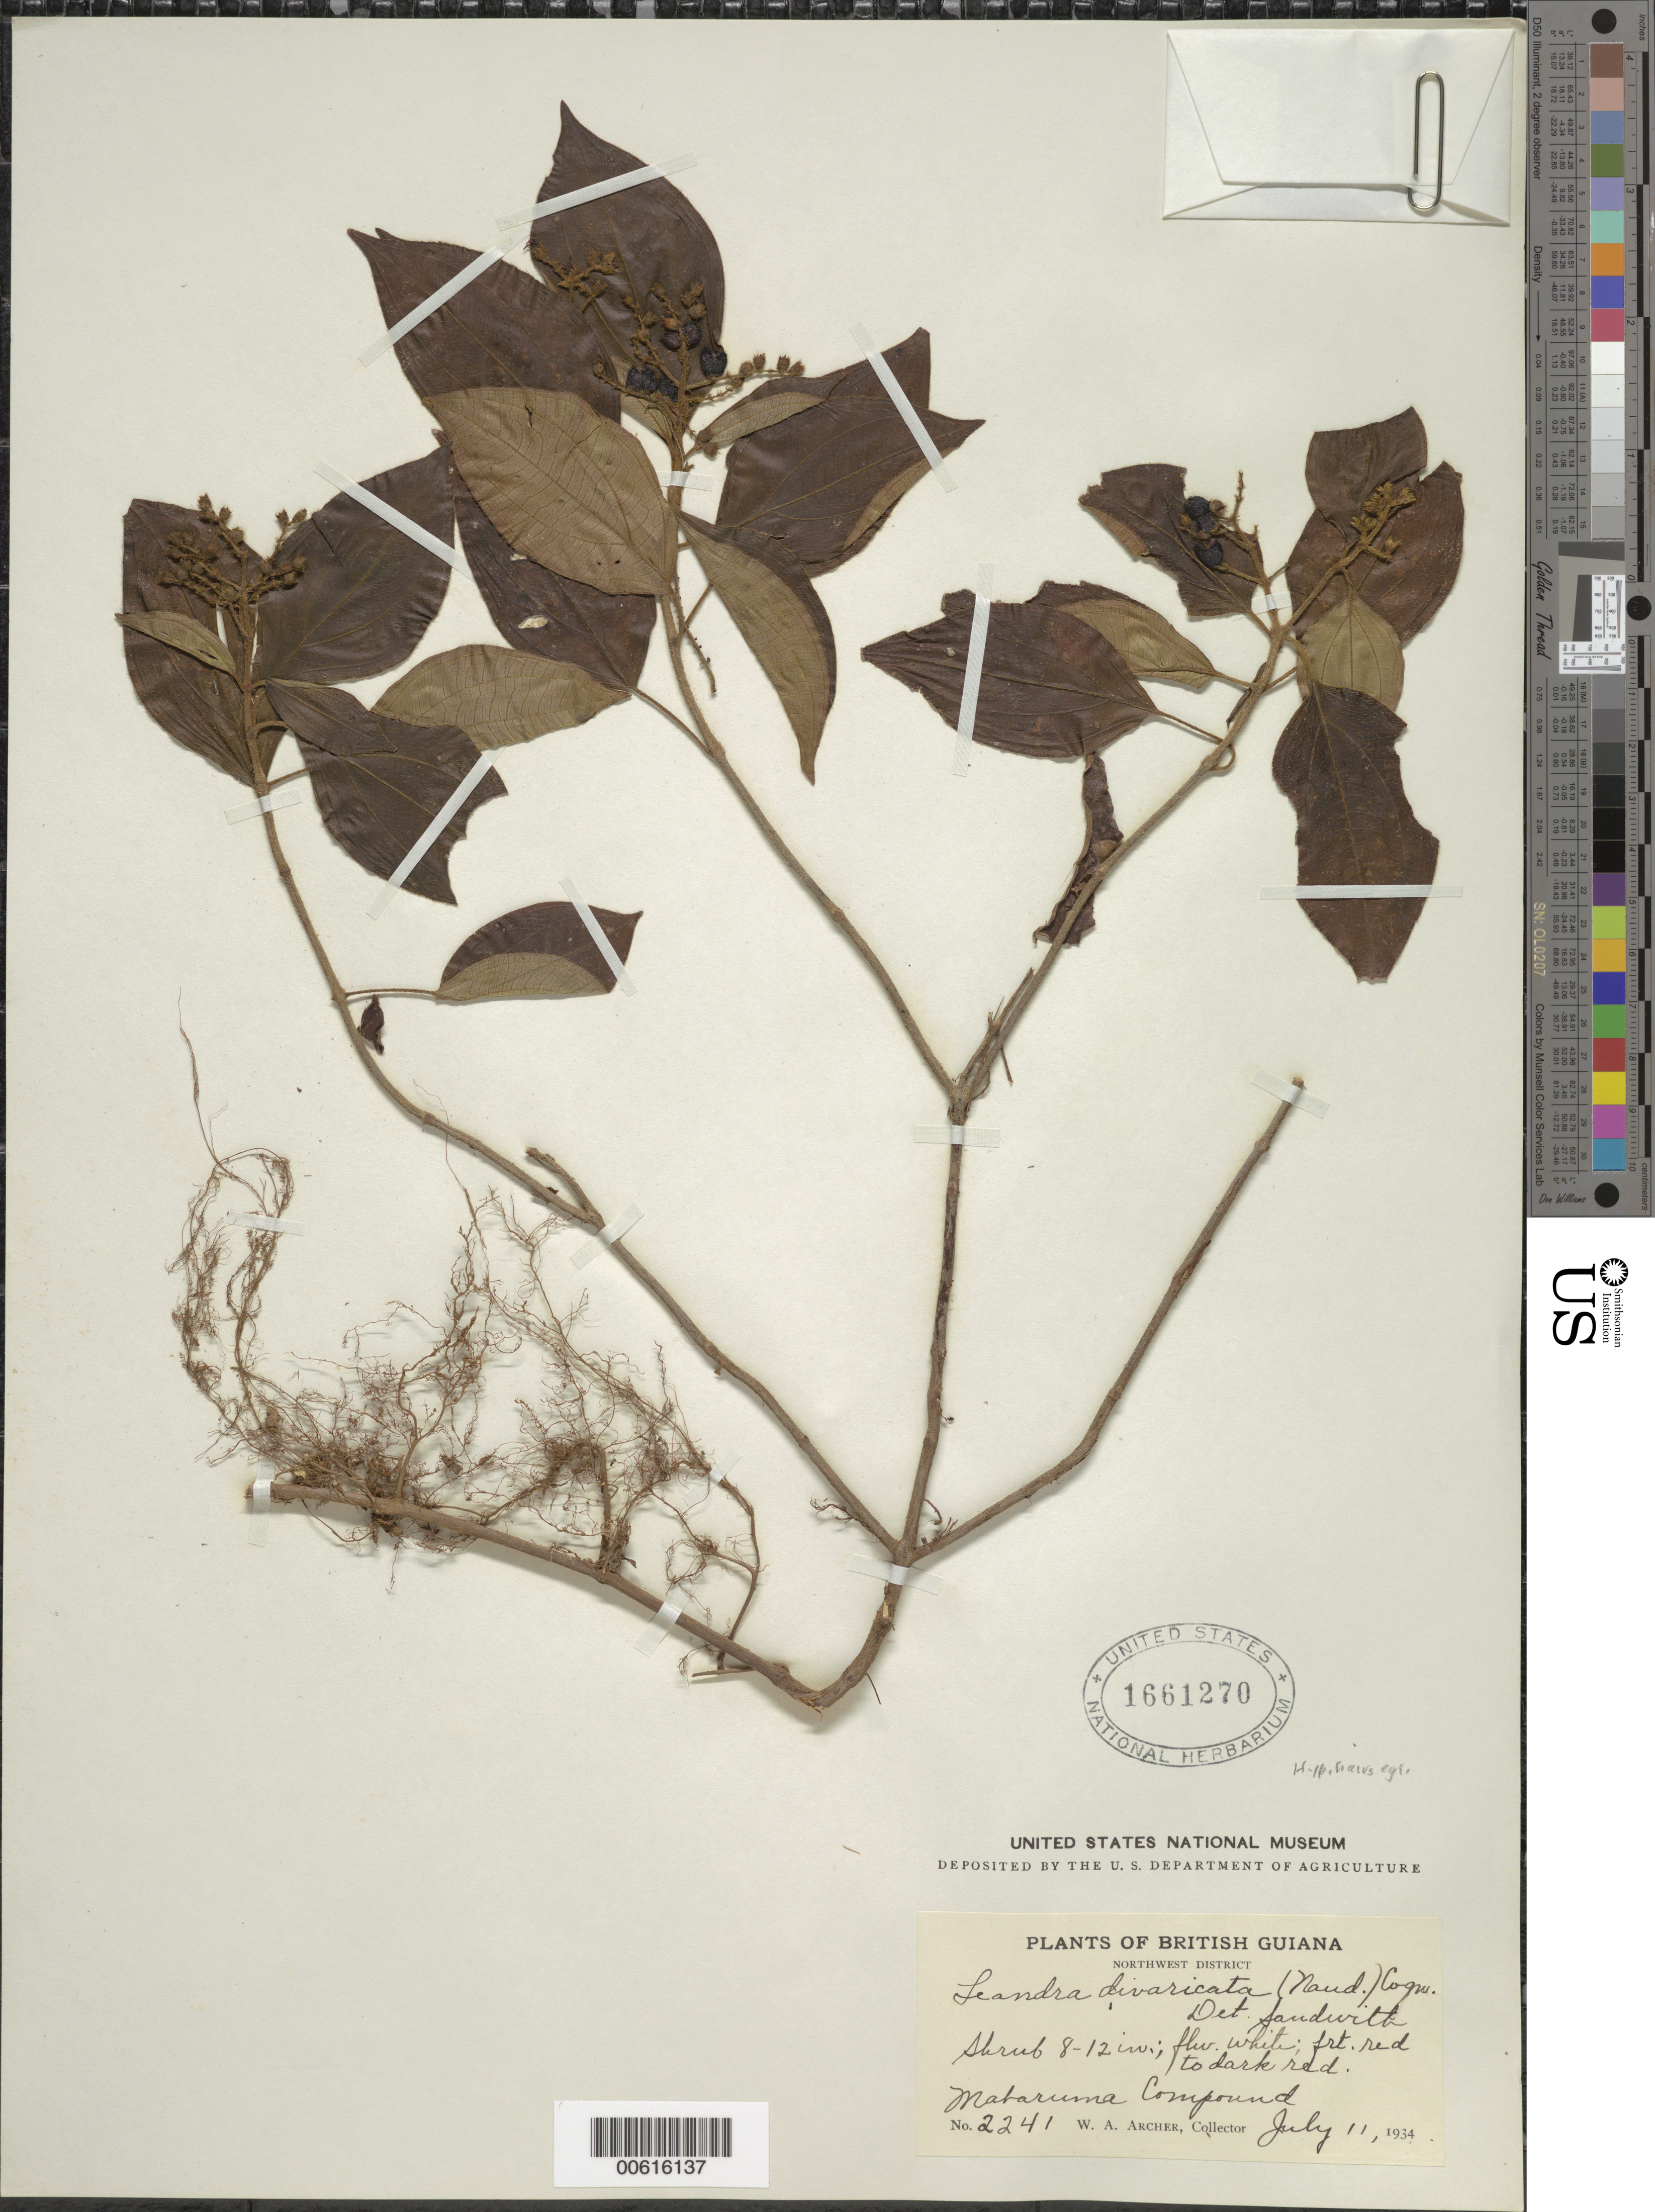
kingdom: Plantae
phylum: Tracheophyta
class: Magnoliopsida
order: Myrtales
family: Melastomataceae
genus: Leandra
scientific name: Leandra divaricata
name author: (Naudin) Cogn.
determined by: Sandwith, N. Y.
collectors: W. A. Archer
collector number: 2241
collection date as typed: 11-Jul-34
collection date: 1934-07-11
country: Guyana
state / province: Barima-Waini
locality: Mabaruma Compound, NW Dist.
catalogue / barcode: US 1661270